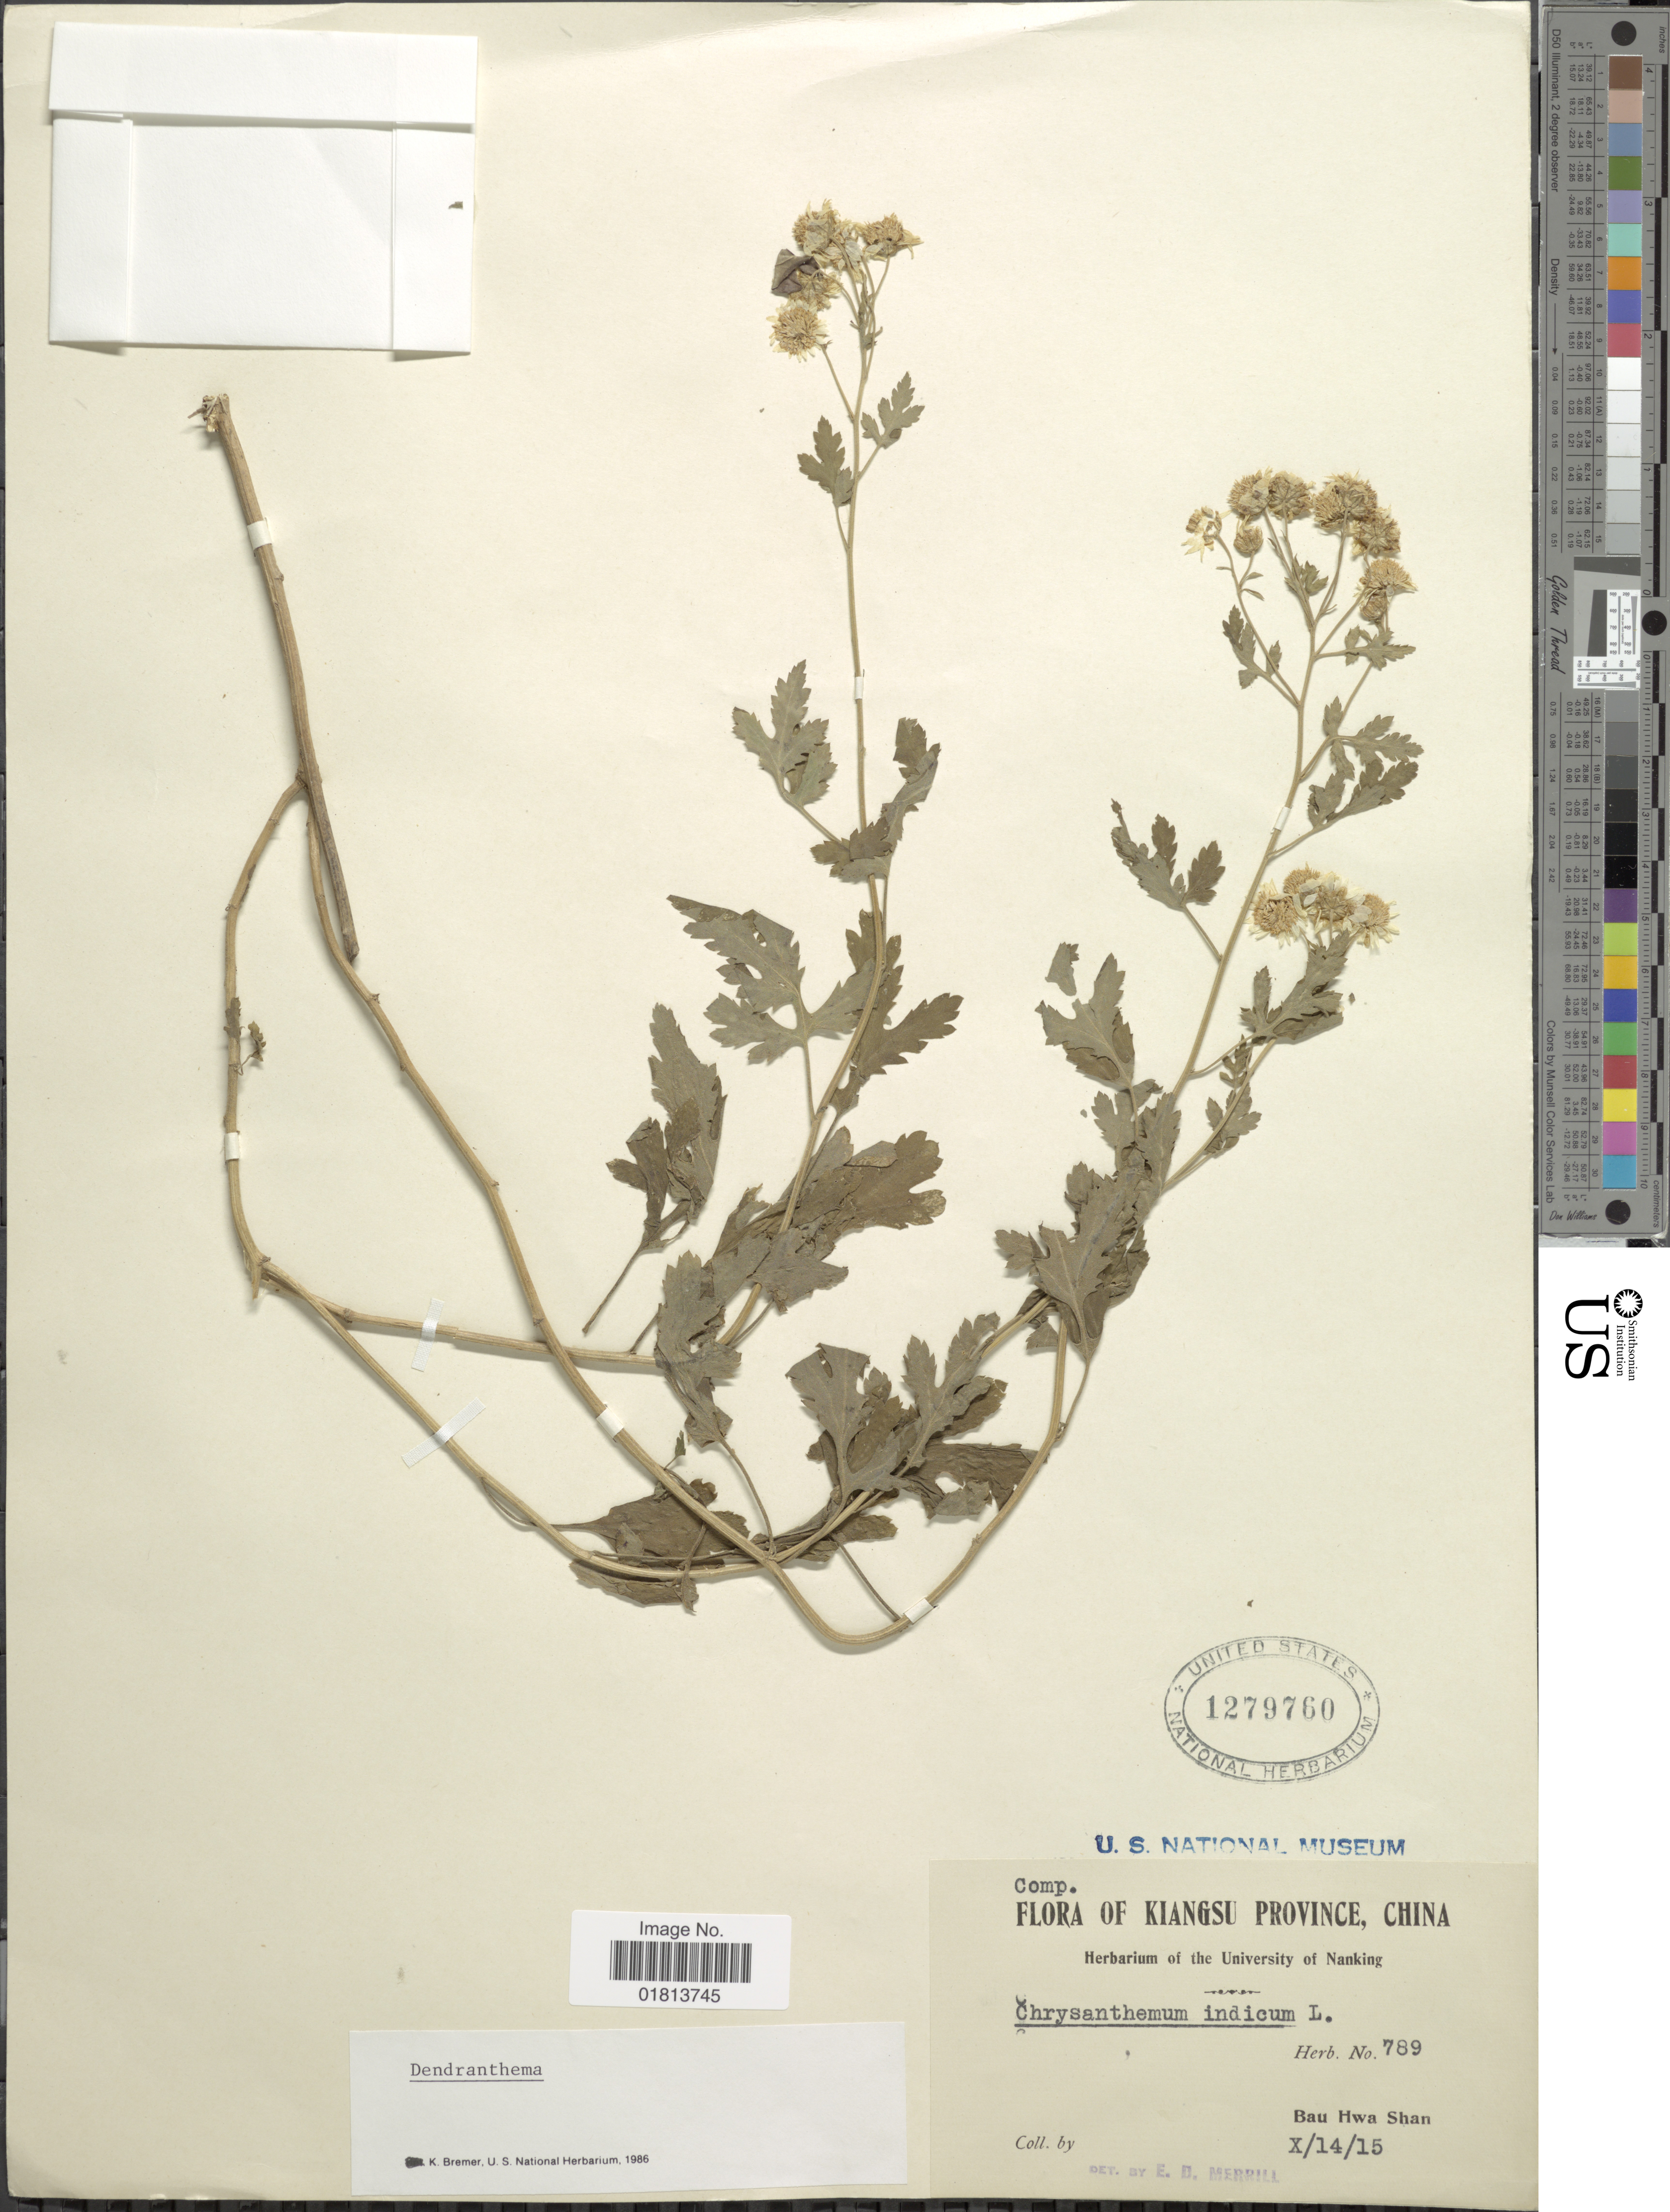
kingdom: Plantae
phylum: Tracheophyta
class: Magnoliopsida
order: Asterales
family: Asteraceae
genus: Dendranthema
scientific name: Dendranthema indicum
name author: (L.) Des Moul.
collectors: ex herb. University of Nanking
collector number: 789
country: China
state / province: Jiangsu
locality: Kiangsu Province, China, Bau Hwa Shan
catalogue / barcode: US 1279760